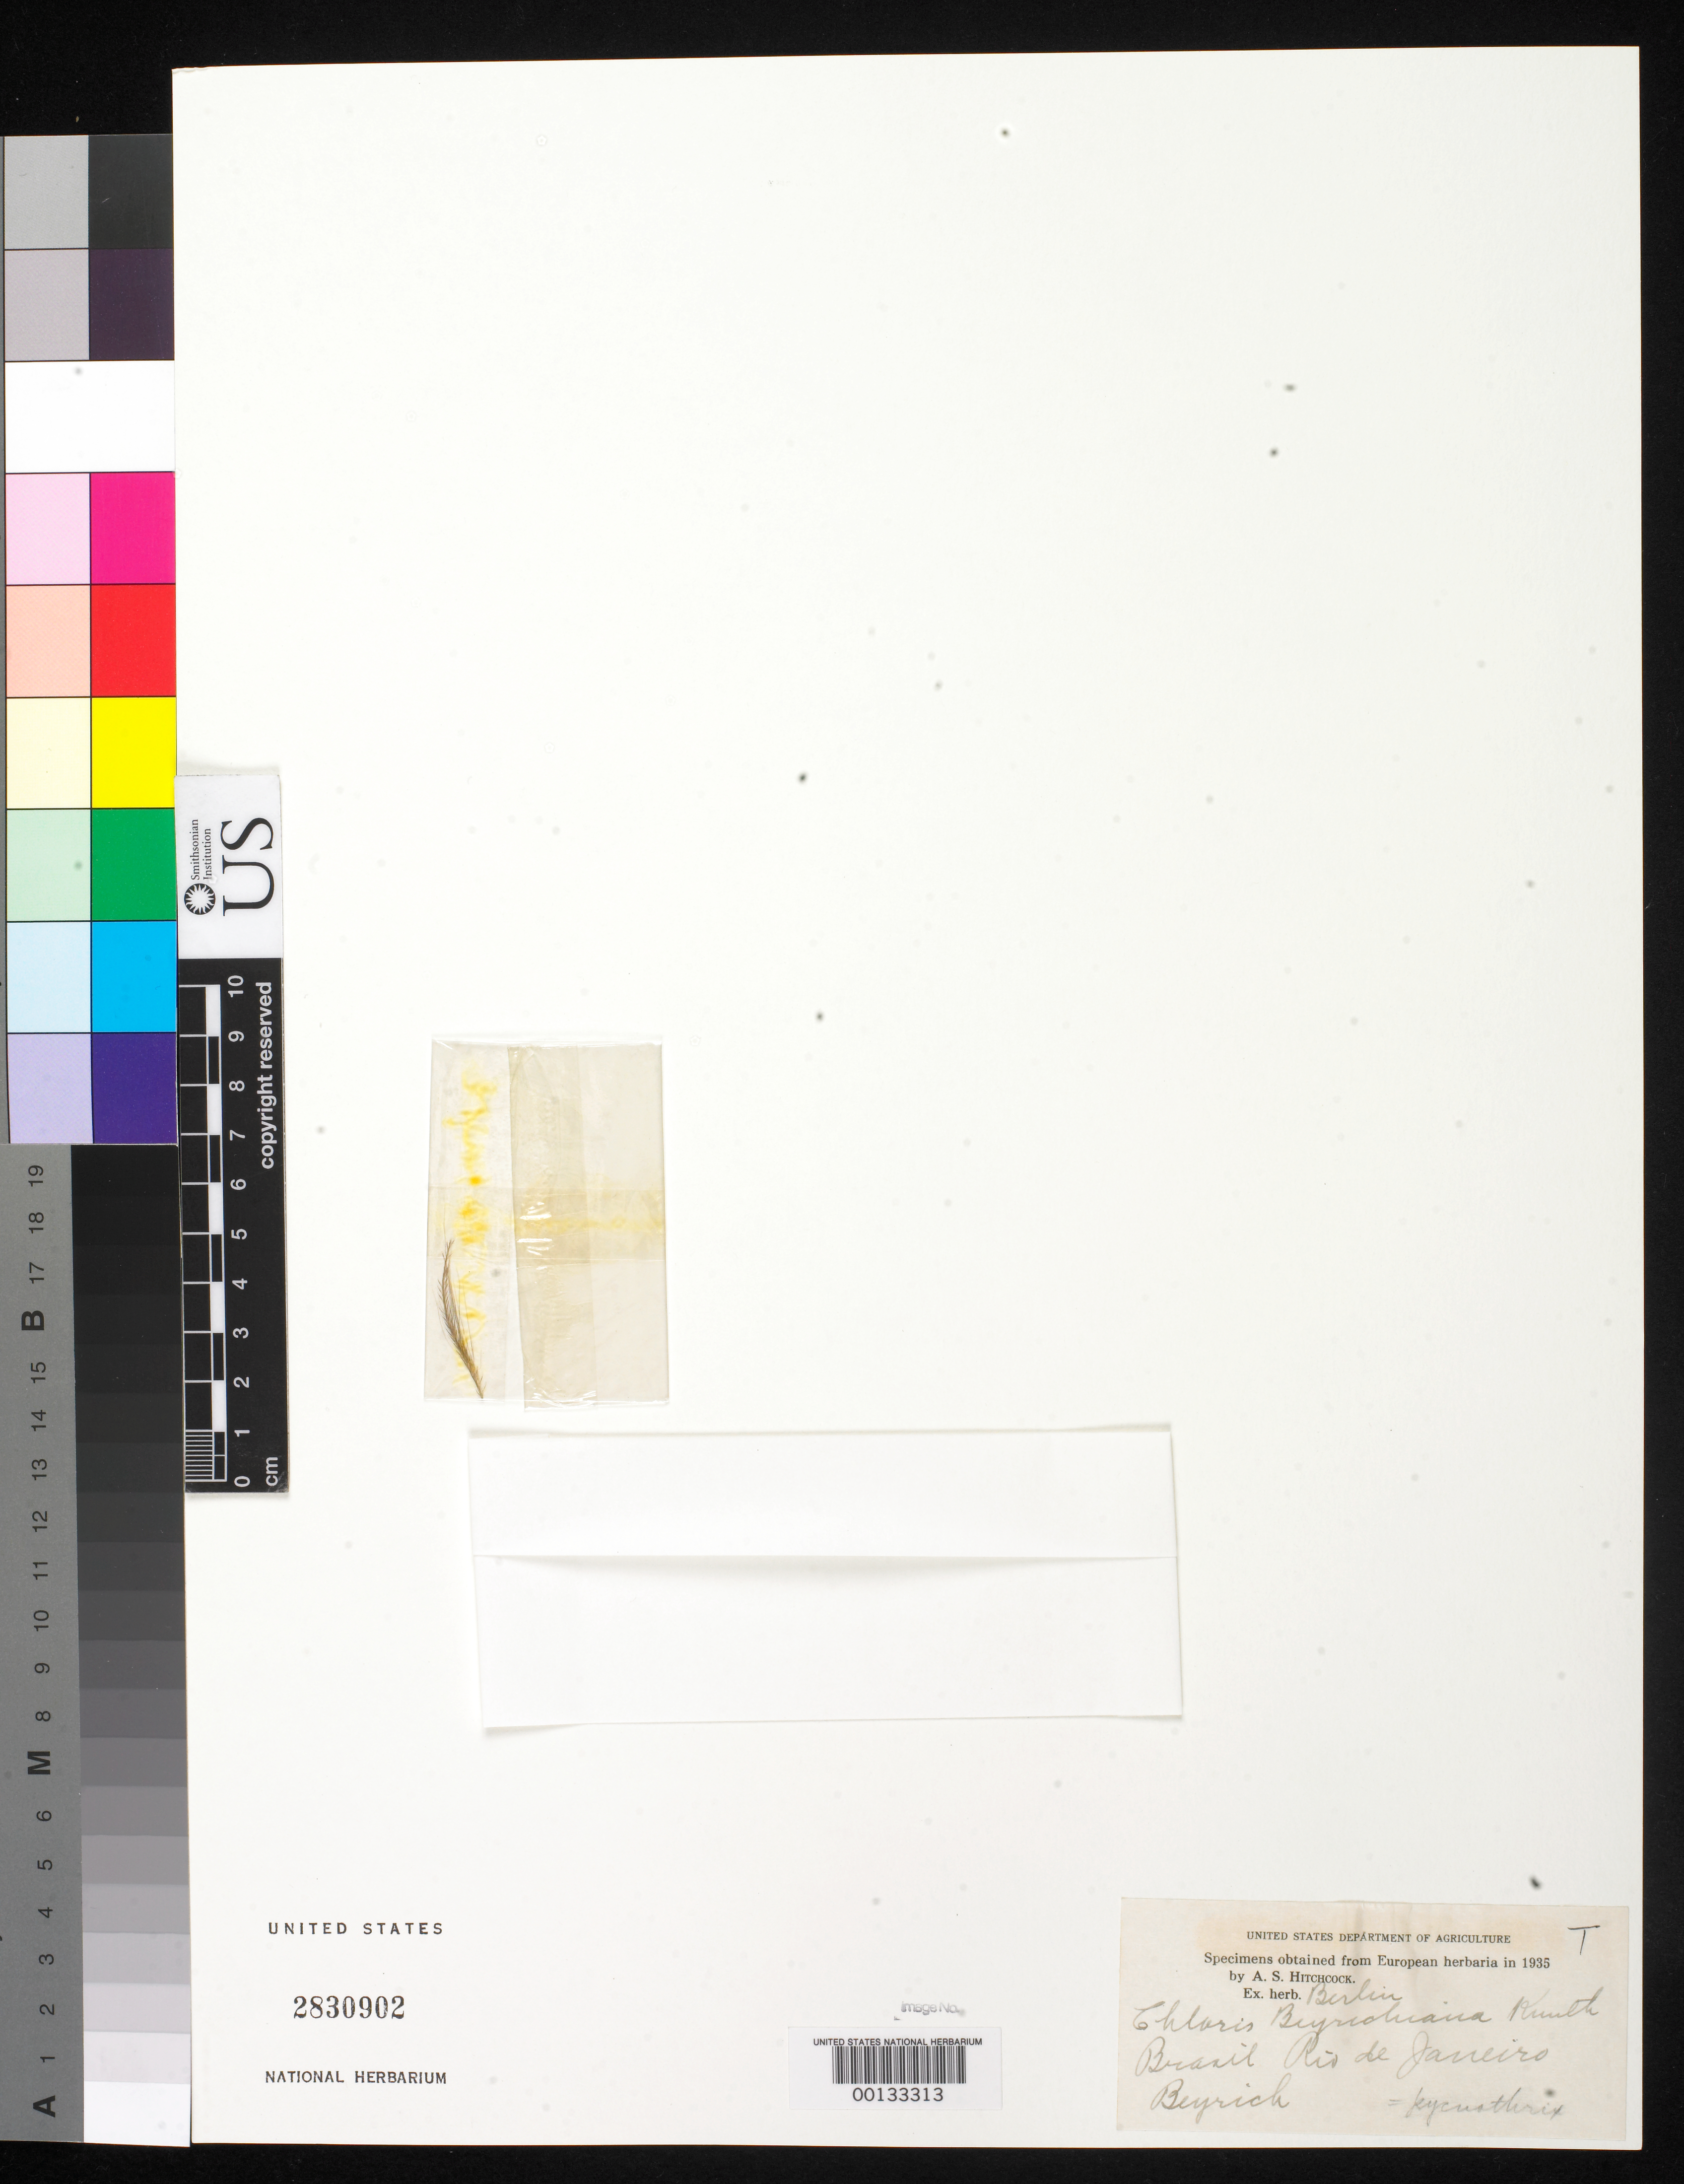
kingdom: Plantae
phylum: Tracheophyta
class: Liliopsida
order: Poales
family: Poaceae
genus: Chloris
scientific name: Chloris beyrichiana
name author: Kunth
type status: Type Fragment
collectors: H. Beyrich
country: Brazil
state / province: Rio de Janeiro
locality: Near Rio de Janeiro.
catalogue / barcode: US 2830902